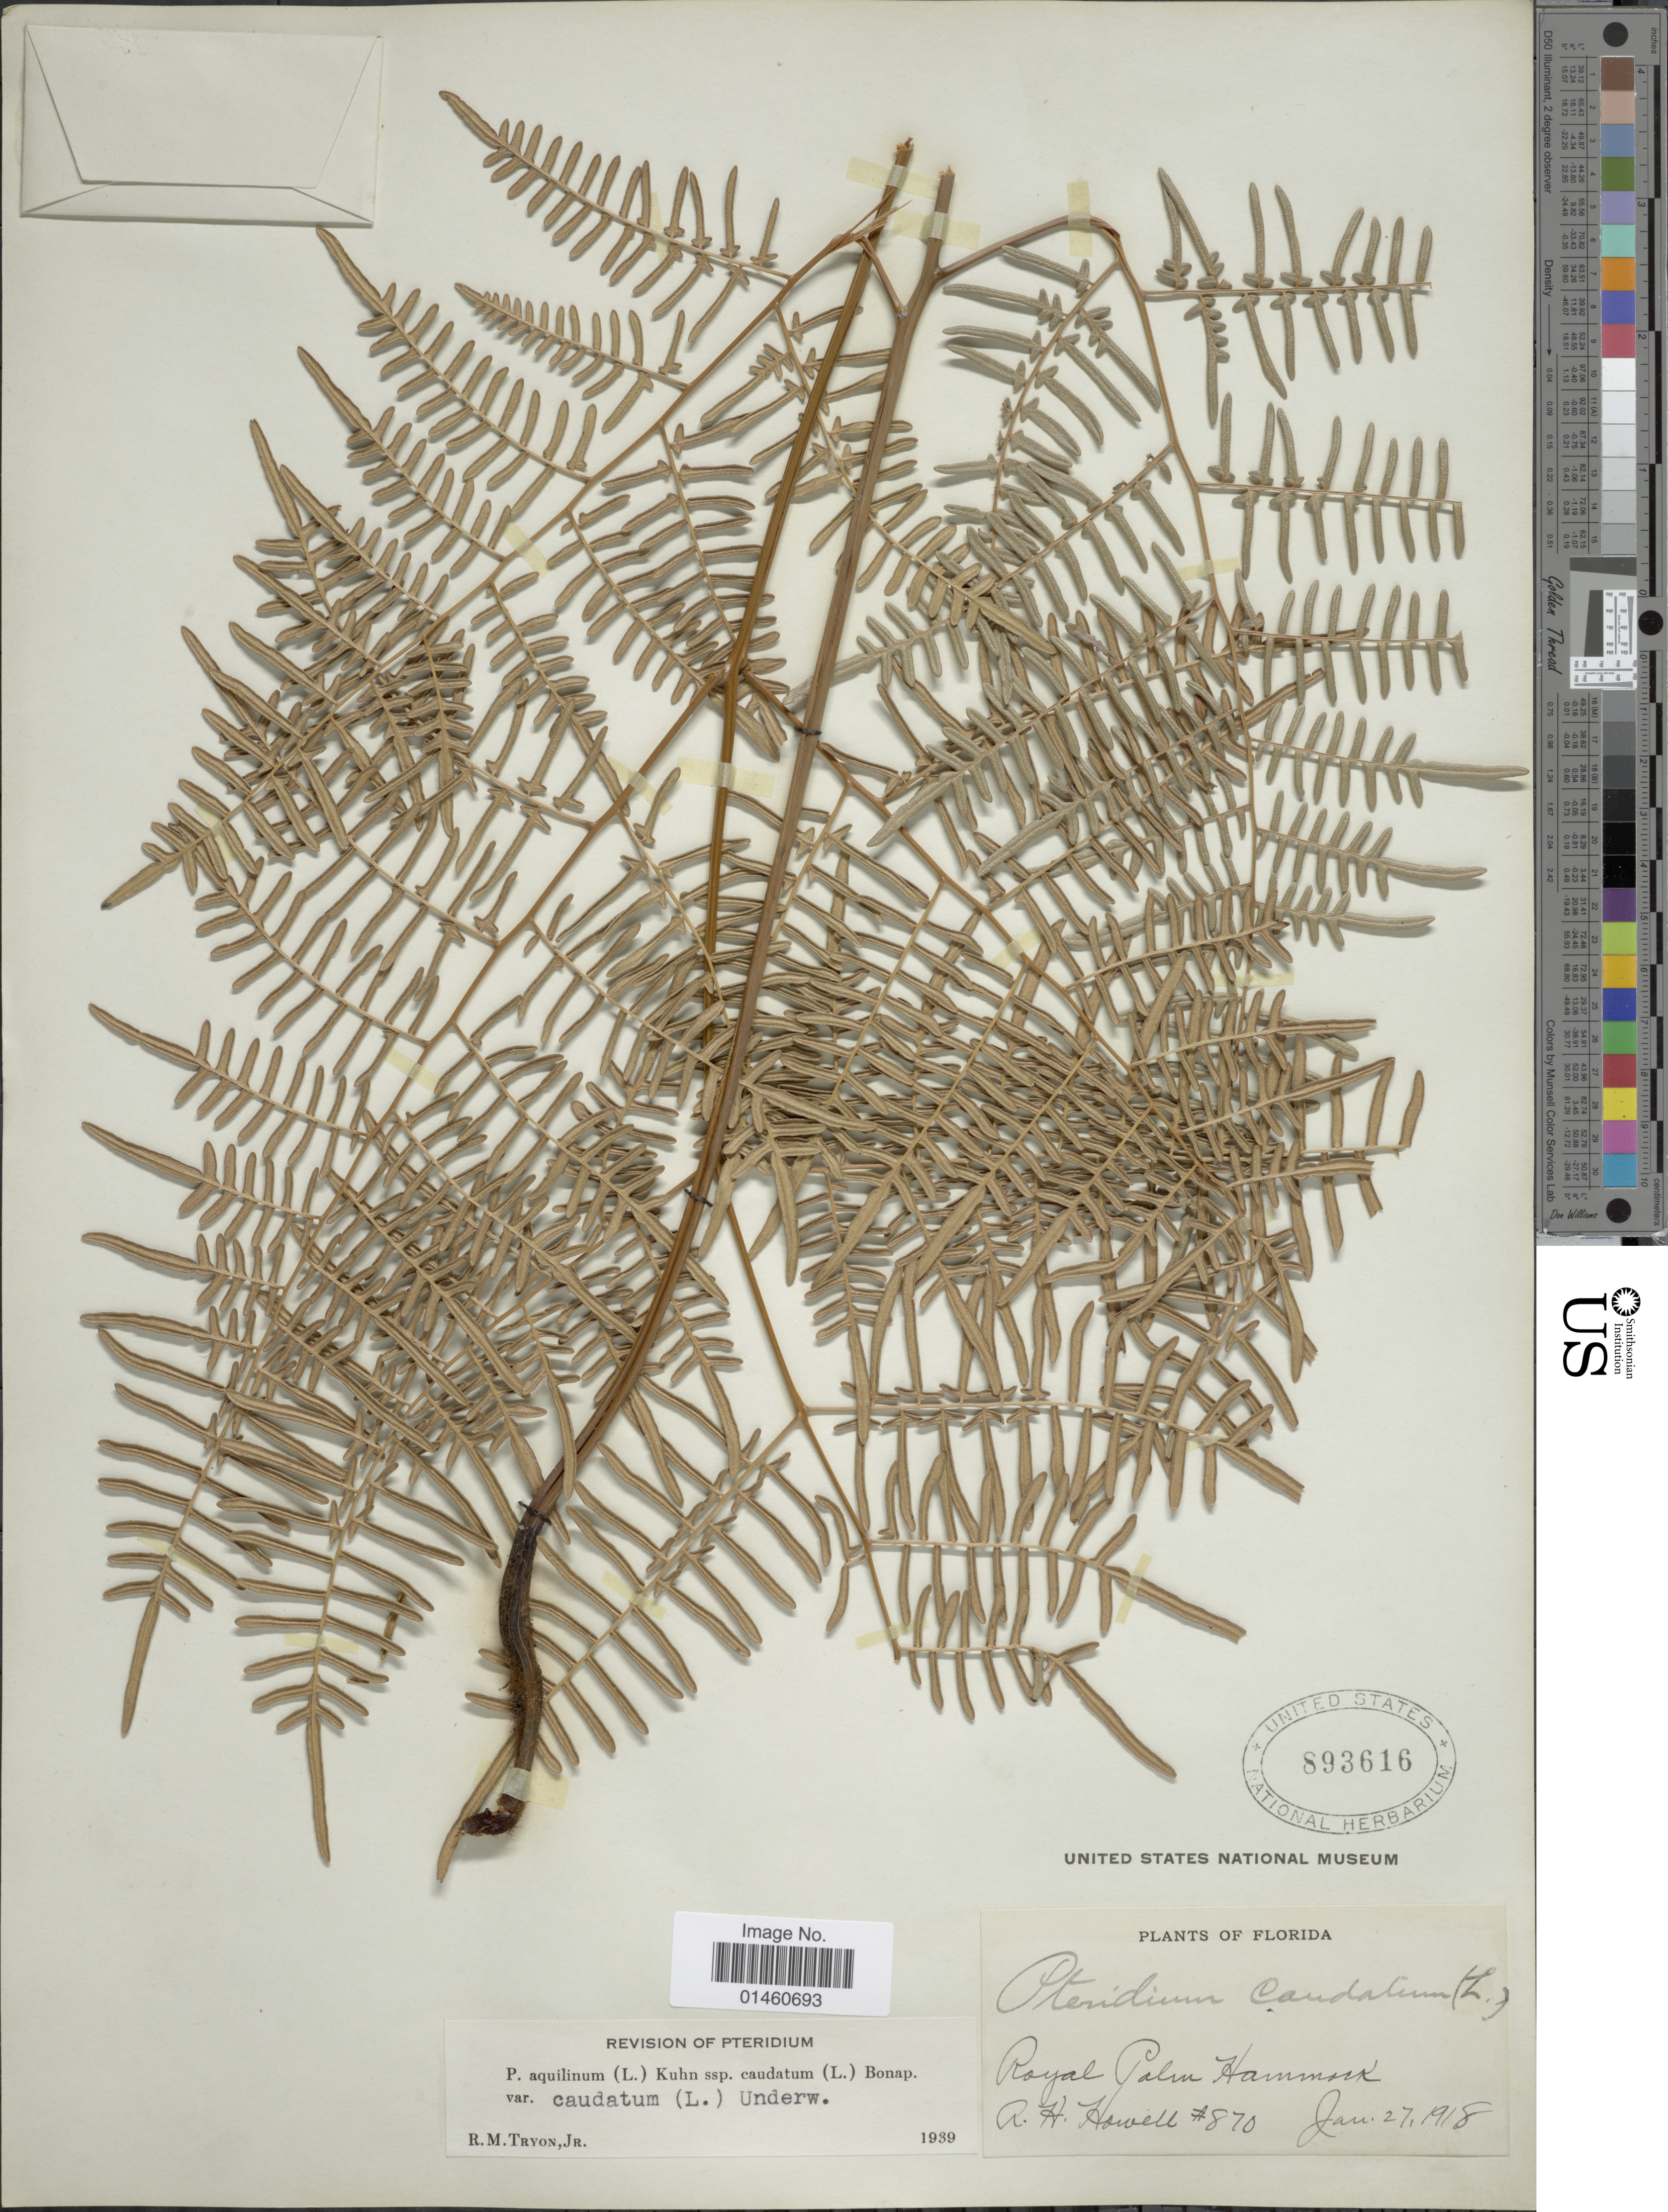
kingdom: Plantae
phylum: Tracheophyta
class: Polypodiopsida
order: Polypodiales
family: Dennstaedtiaceae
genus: Pteridium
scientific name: Pteridium caudatum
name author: (L.) Maxon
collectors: R. Howell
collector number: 870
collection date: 1918-06-27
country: United States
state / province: Florida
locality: Royal Palm Hammock.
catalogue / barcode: US 893616